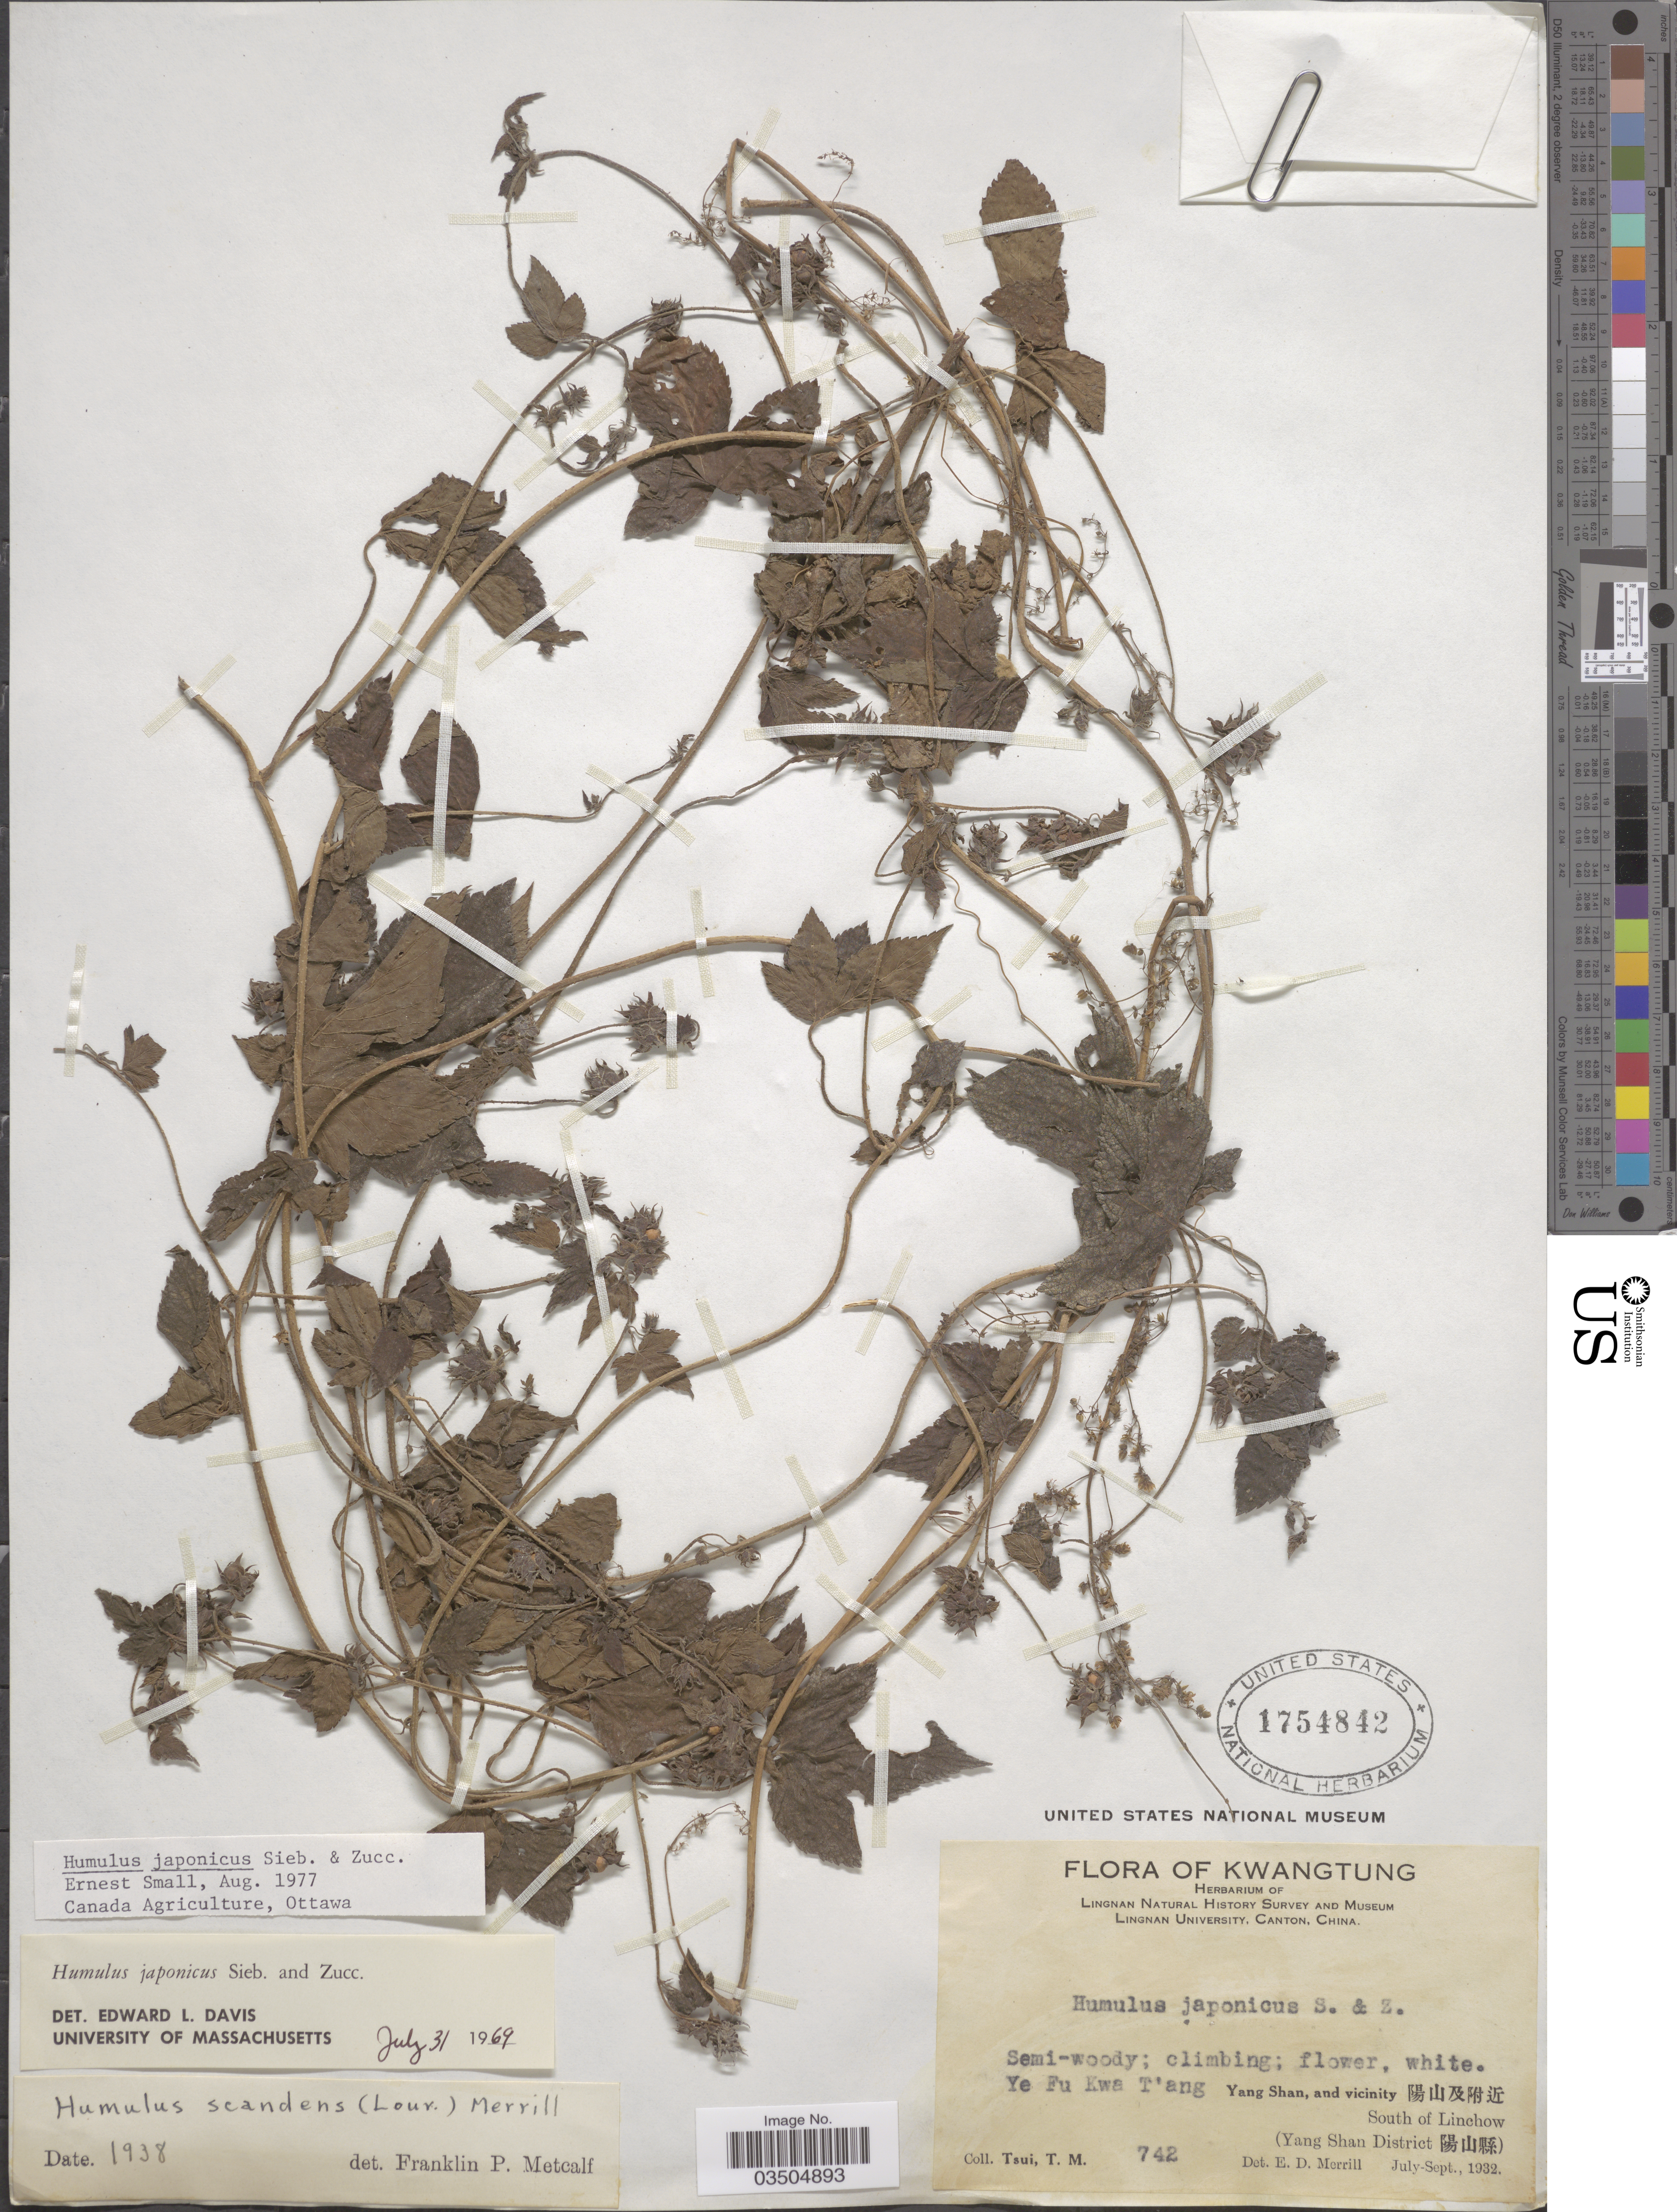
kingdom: Plantae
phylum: Tracheophyta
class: Magnoliopsida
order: Rosales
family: Cannabaceae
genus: Humulus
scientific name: Humulus japonicus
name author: Siebold & Zucc.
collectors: T. Tsui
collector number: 742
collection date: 1932-07/1932-09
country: China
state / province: Guangdong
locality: Kwangtung. Ye Fu Kwa T'ang, Yang Shan, and vicinity X, South of Linchow (Yang Shan District X).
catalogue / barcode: US 1754842